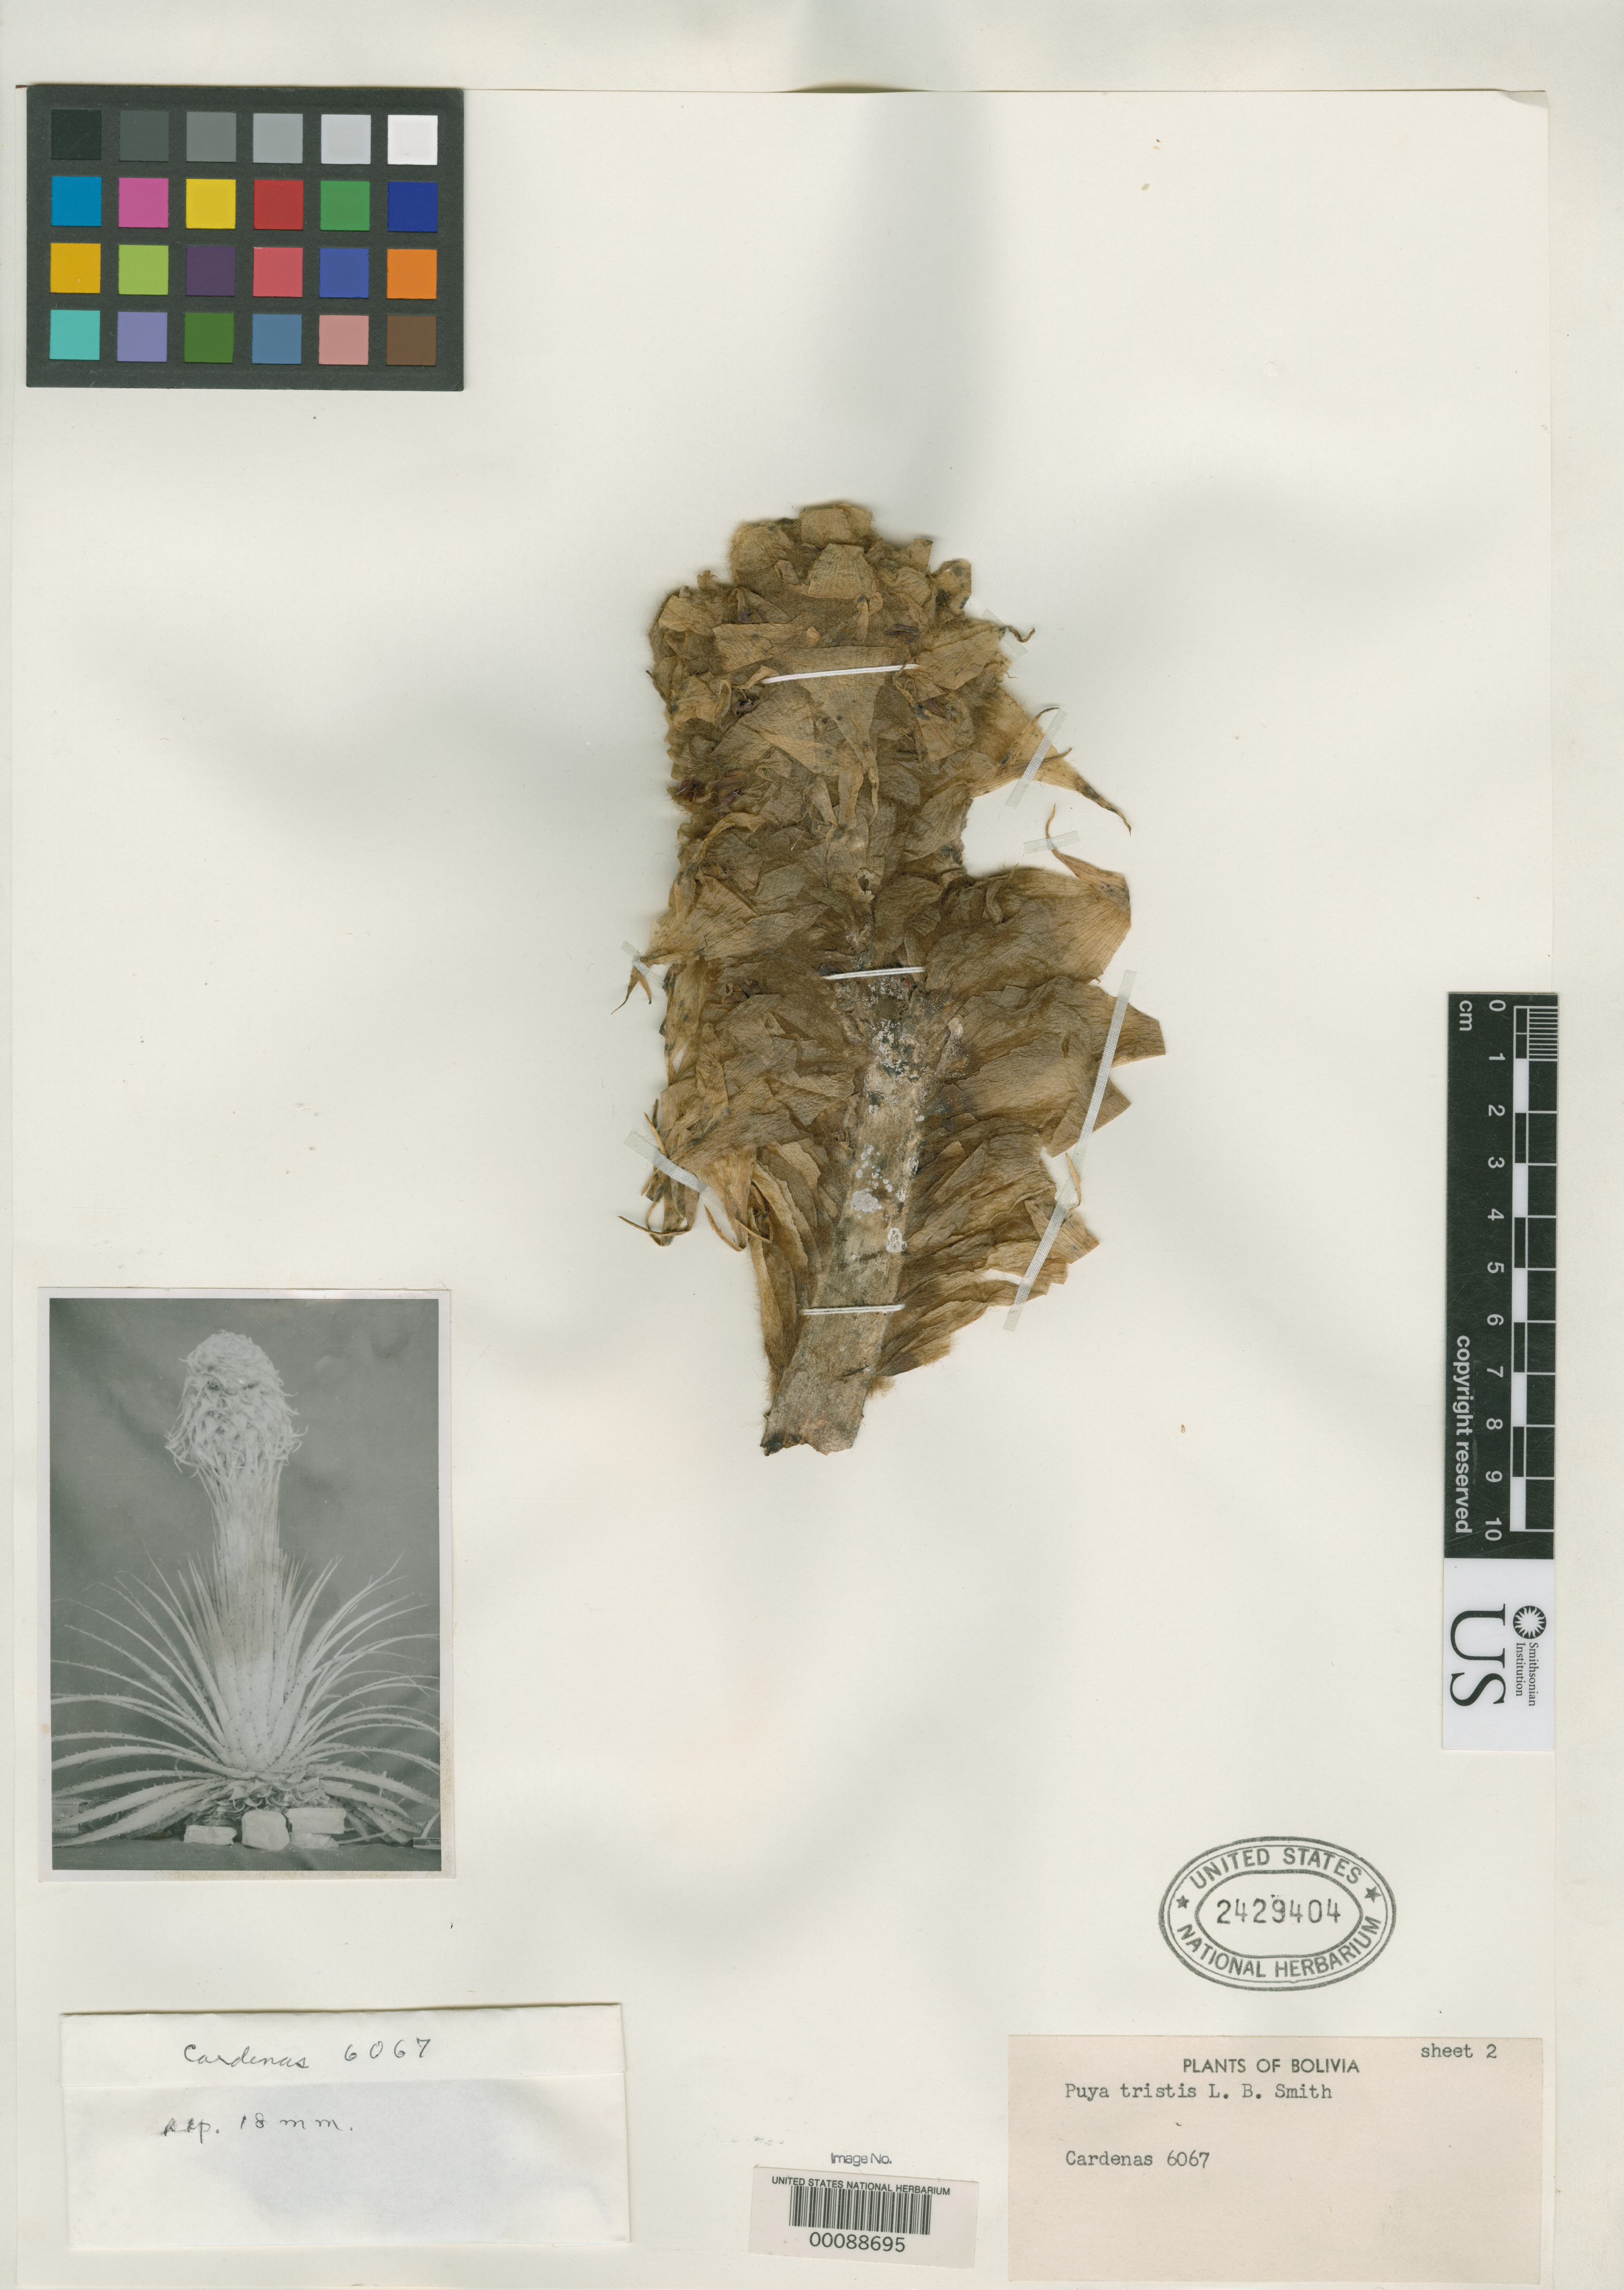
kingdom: Plantae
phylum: Tracheophyta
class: Liliopsida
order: Poales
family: Bromeliaceae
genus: Puya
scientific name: Puya tristis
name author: L.B. Sm.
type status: Holotype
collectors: M. Cárdenas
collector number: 6067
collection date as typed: Dec 1962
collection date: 1962-12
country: Bolivia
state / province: Cochabamba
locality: Cochabamba to Chapare.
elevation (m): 3900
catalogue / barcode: US 2429404